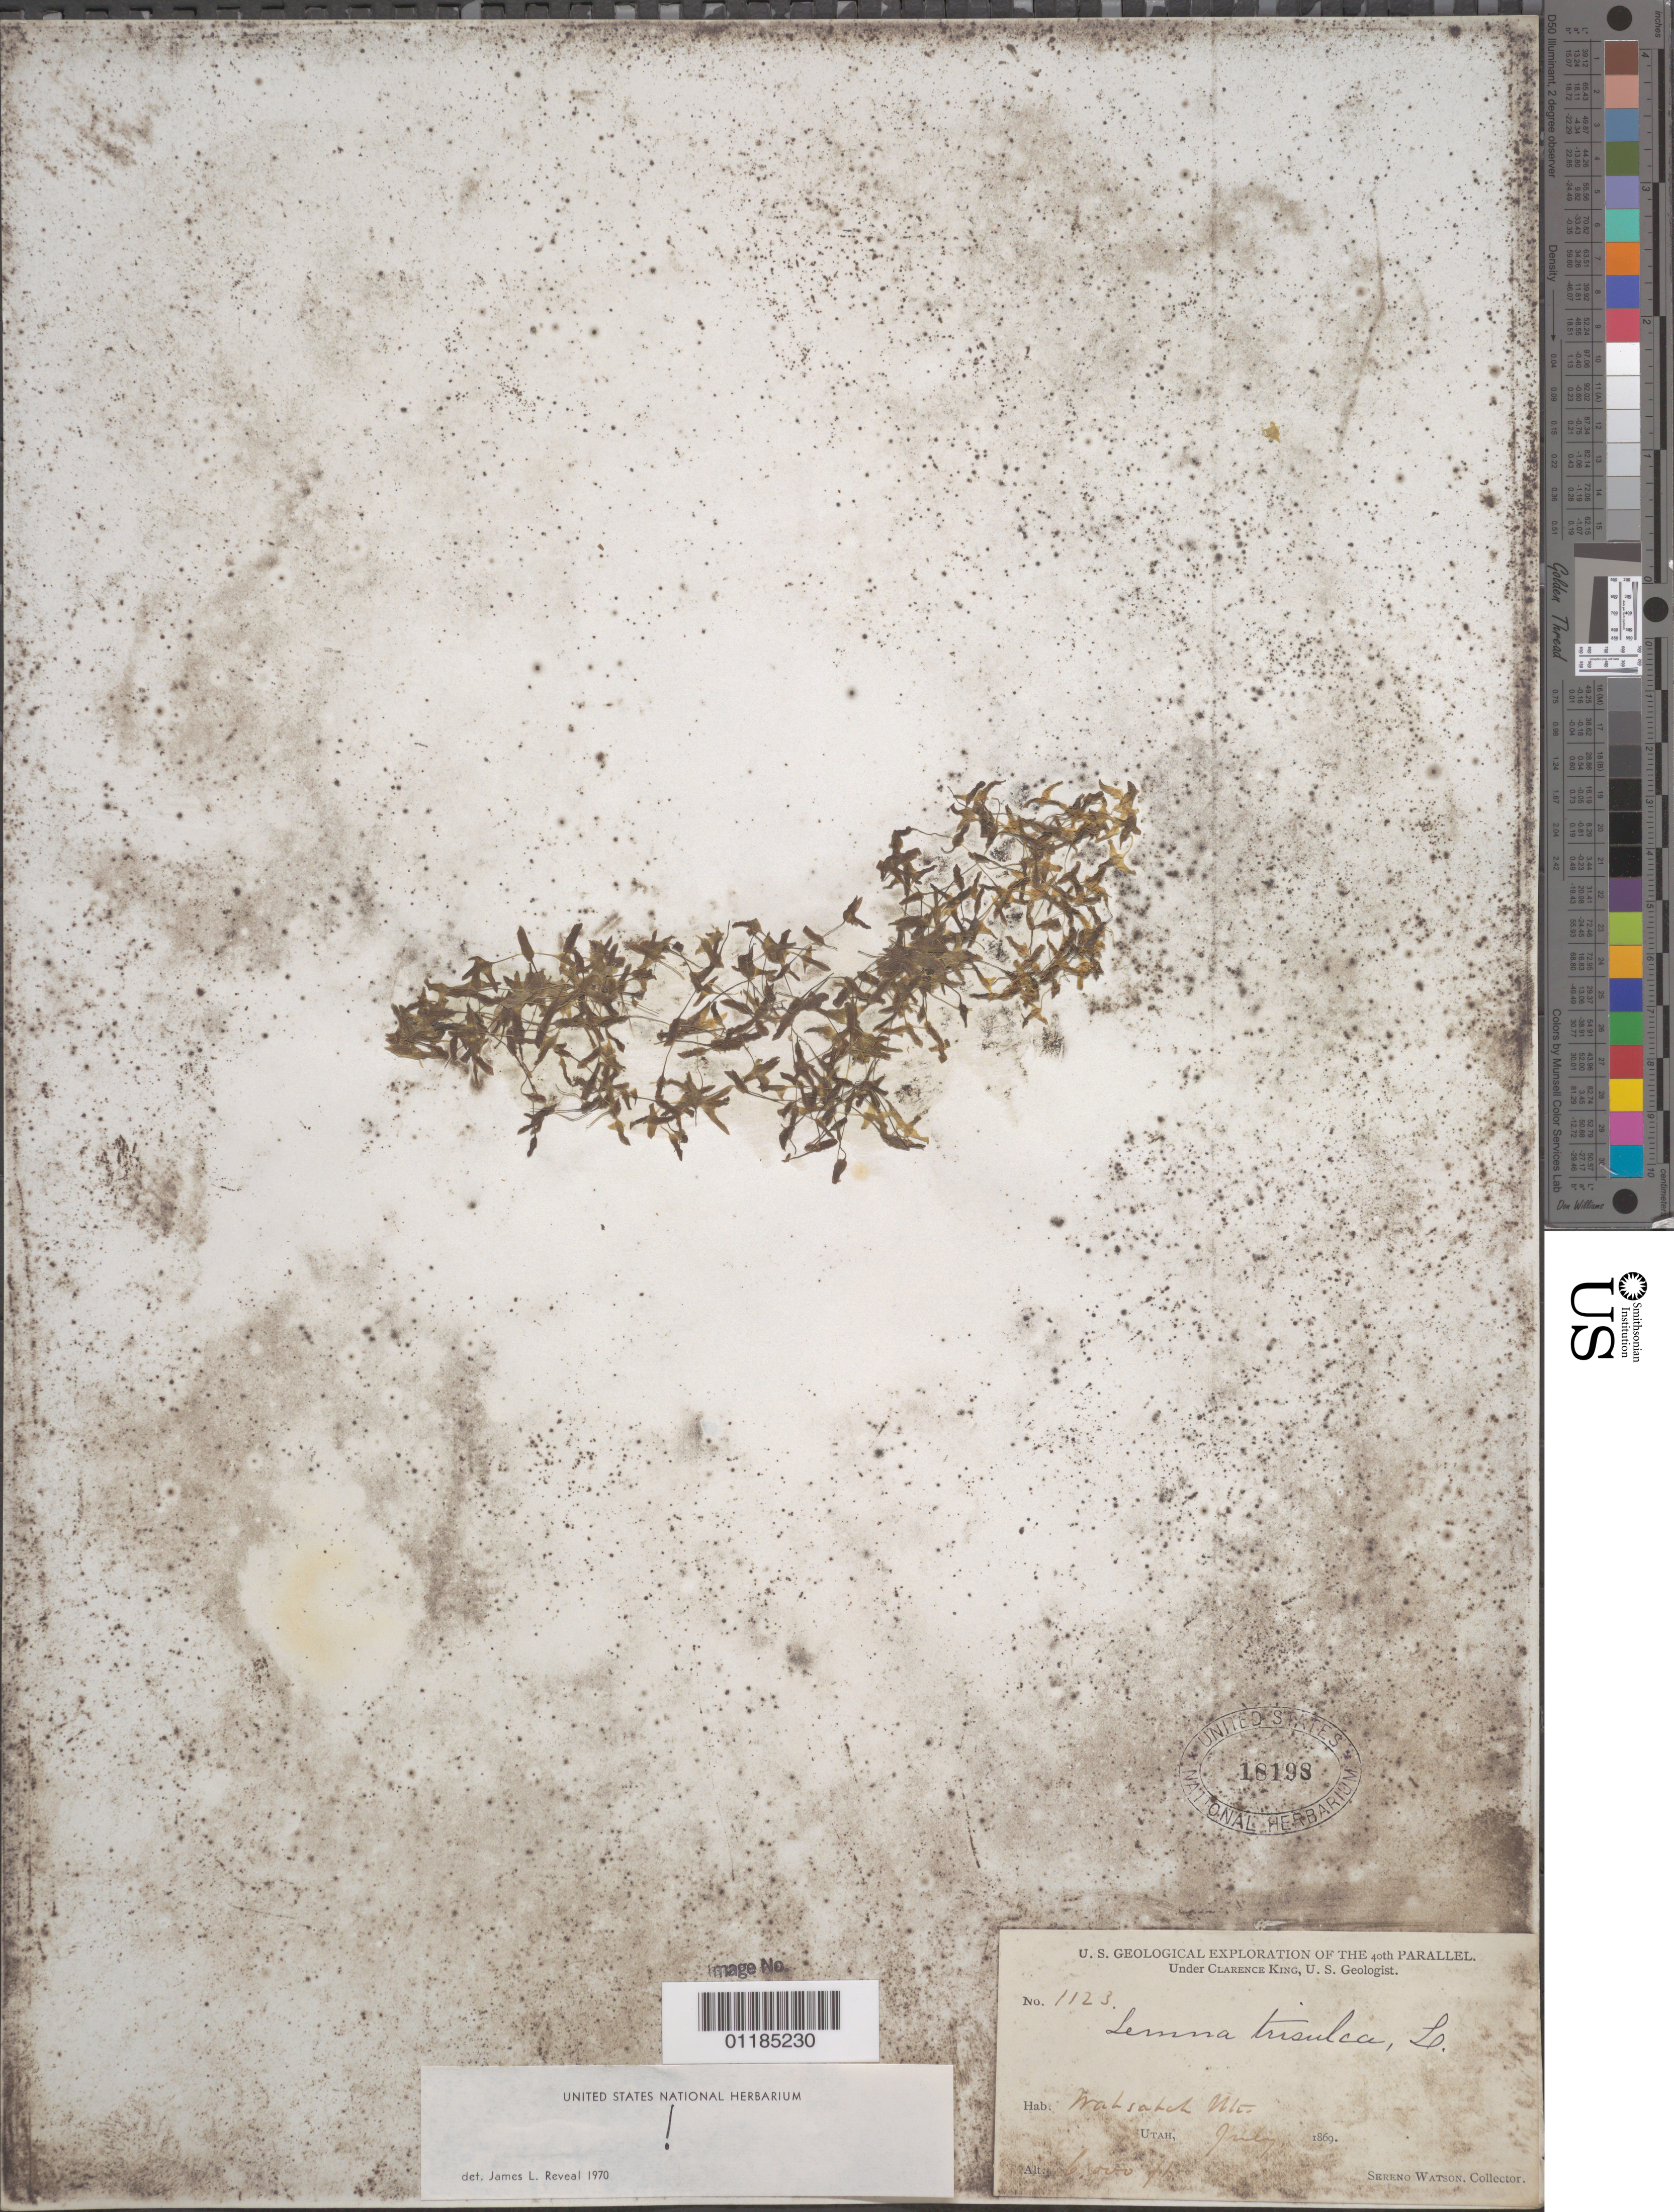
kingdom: Plantae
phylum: Tracheophyta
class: Liliopsida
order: Alismatales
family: Araceae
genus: Lemna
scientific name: Lemna trisulca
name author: L.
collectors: S. Watson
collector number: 1123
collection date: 1869-07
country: United States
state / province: Utah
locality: Wahsatch Mts.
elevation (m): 1829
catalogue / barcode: US 18198